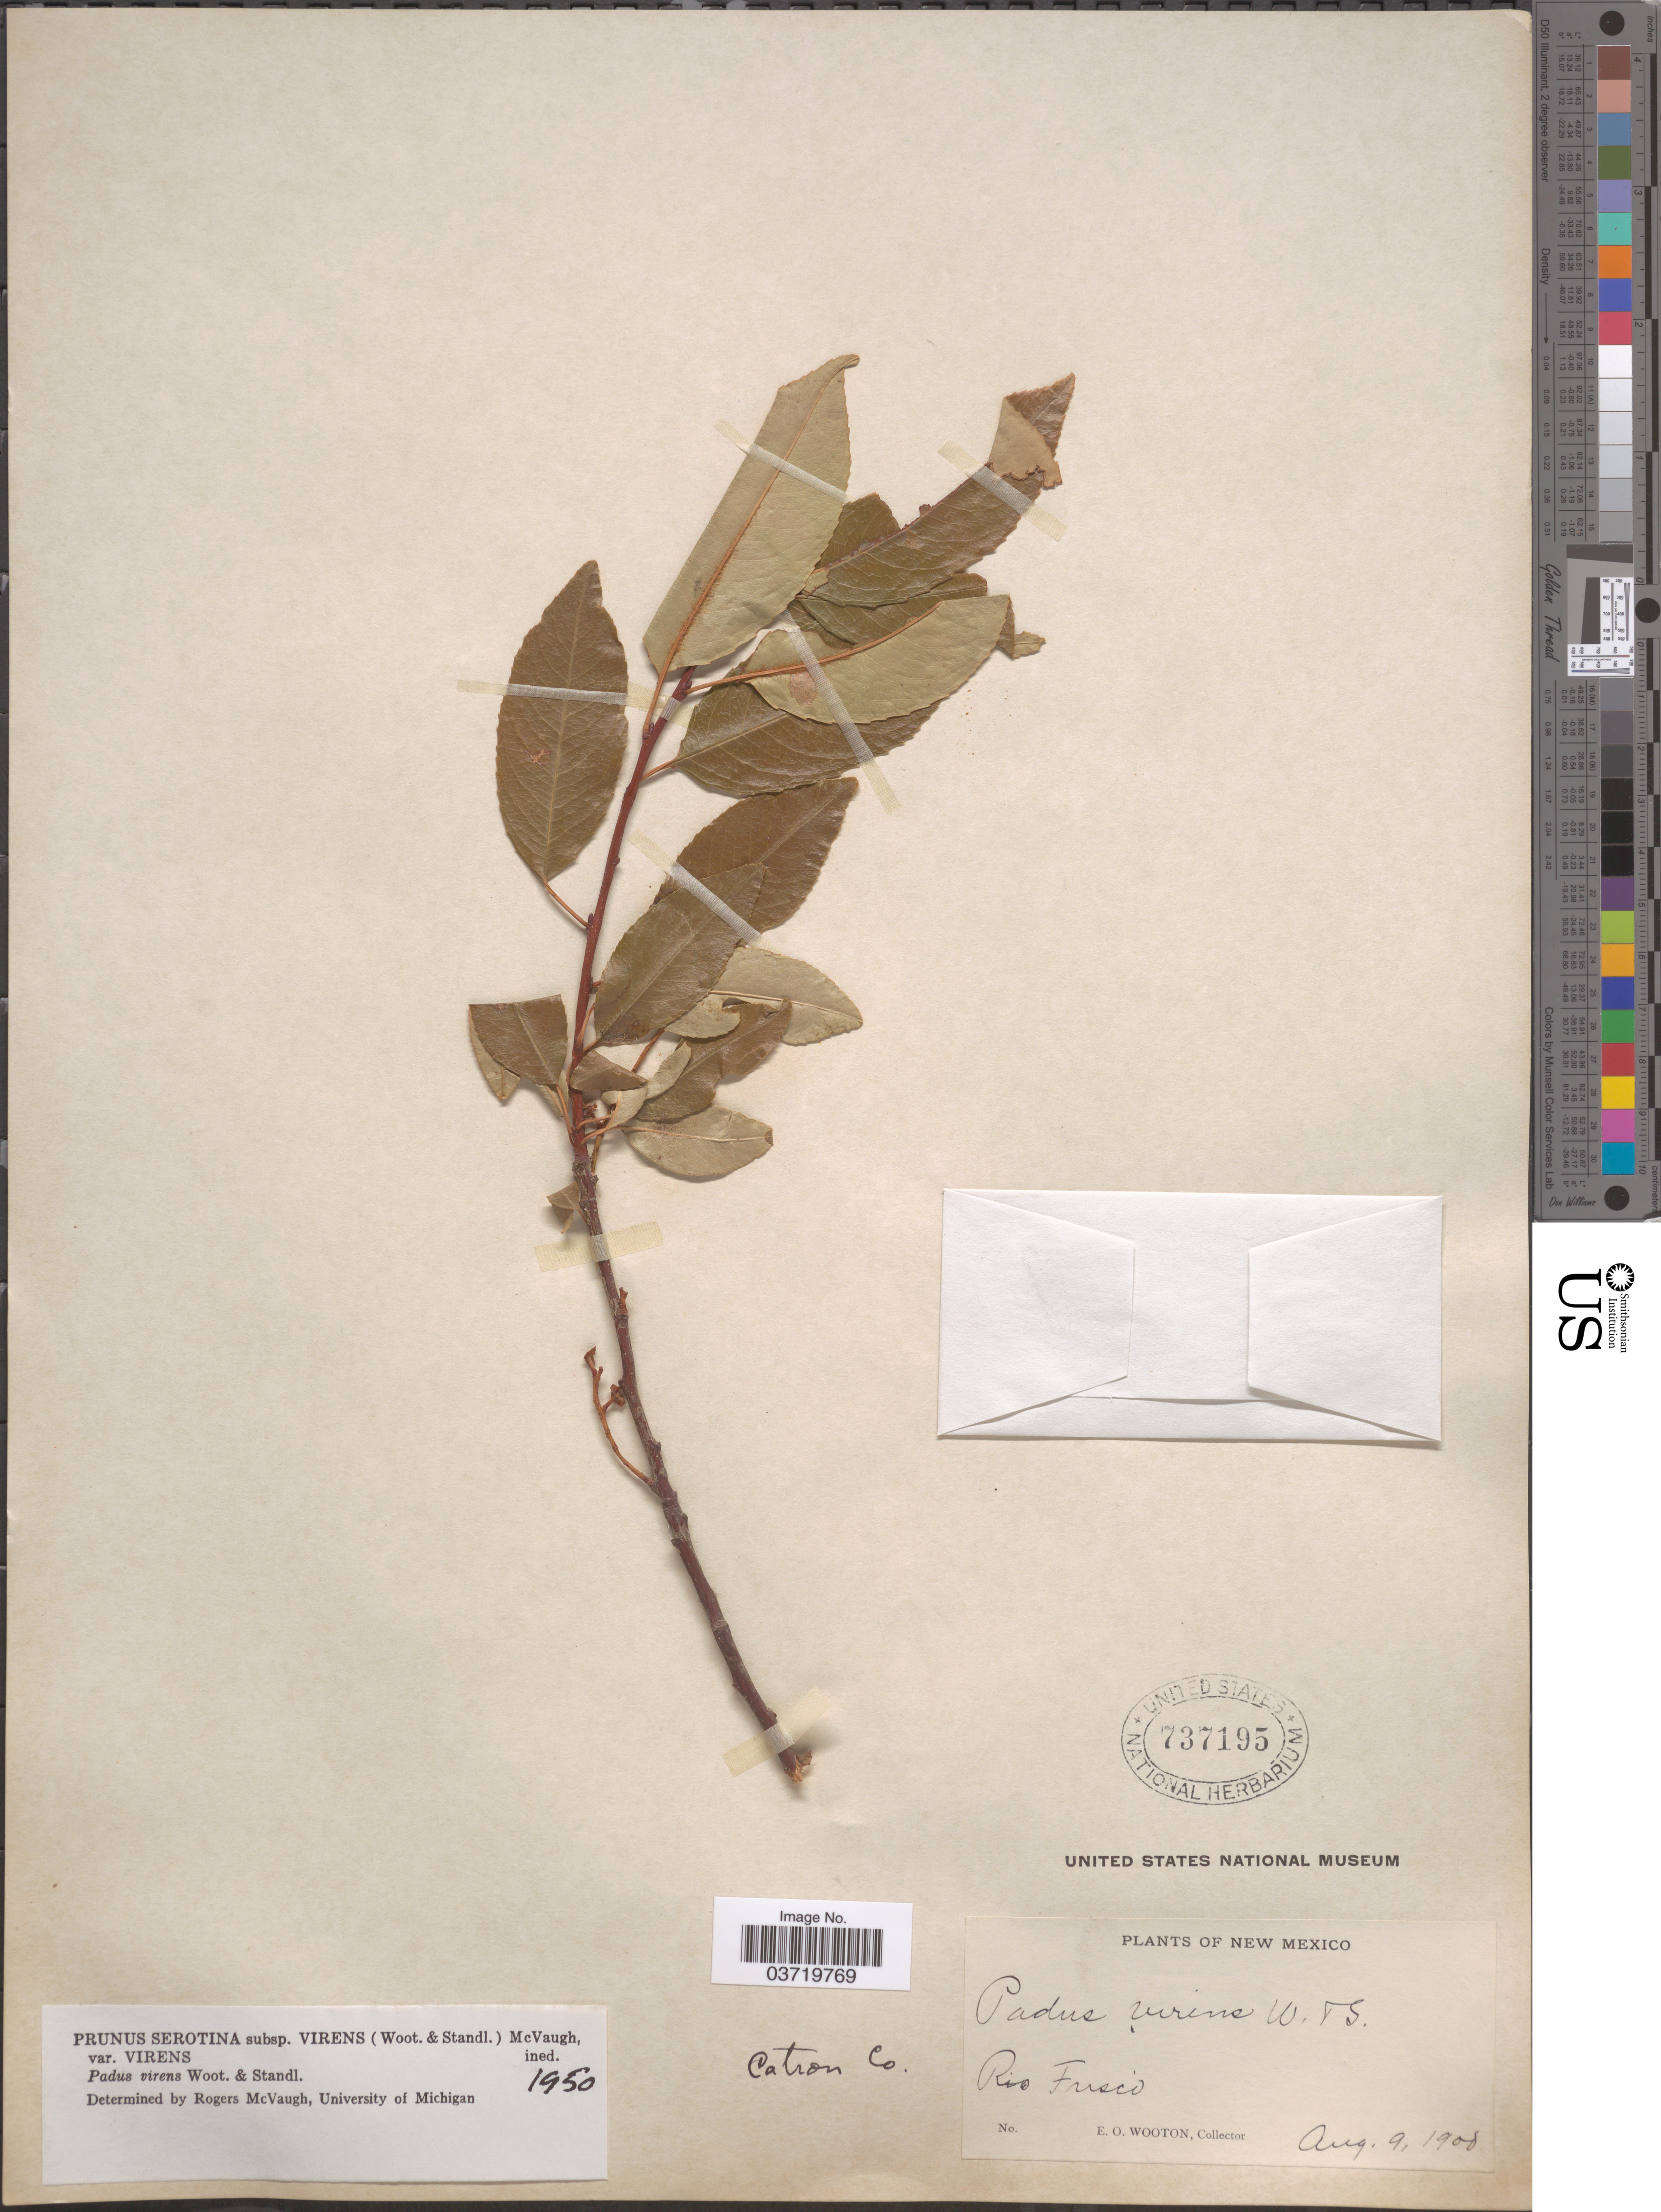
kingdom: Plantae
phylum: Tracheophyta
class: Magnoliopsida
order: Rosales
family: Rosaceae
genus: Prunus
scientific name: Prunus serotina var. rufula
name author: (Wooton & Standl.) McVaugh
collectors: E. O. Wooton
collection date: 1900-08-09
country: United States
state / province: New Mexico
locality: Rio Frisco. Catron Co.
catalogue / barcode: US 737195